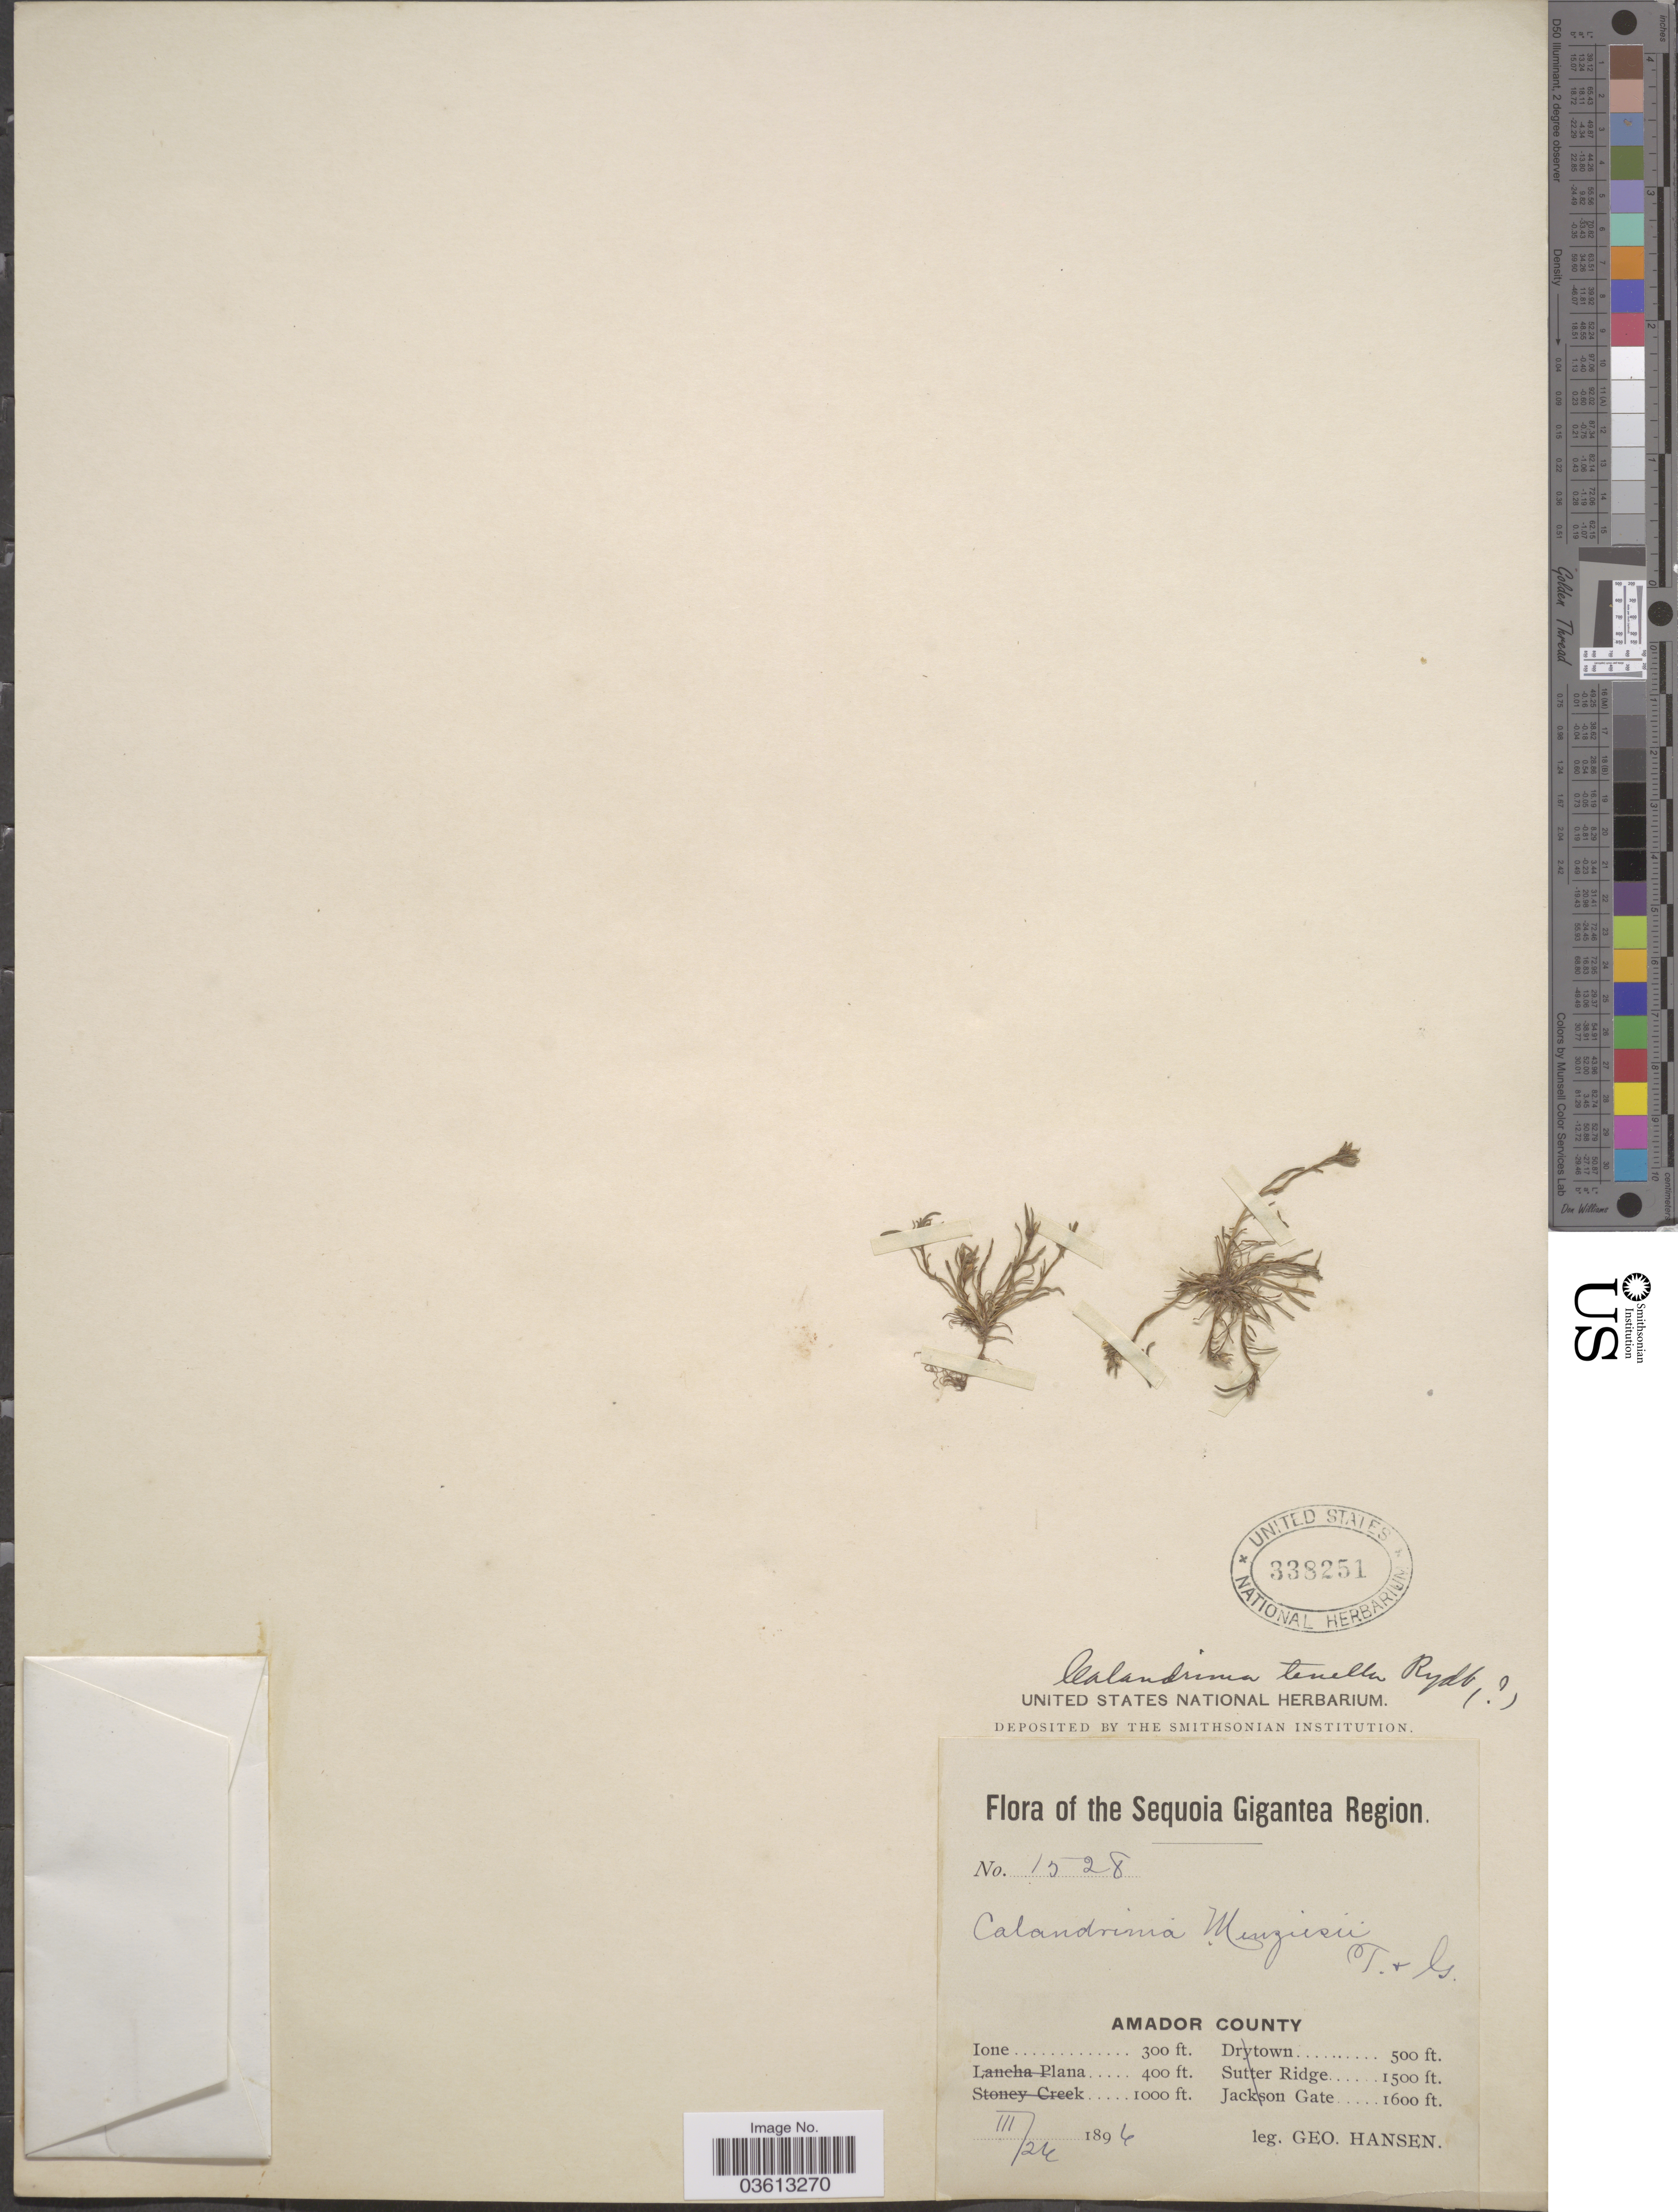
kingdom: Plantae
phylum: Tracheophyta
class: Magnoliopsida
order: Caryophyllales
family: Montiaceae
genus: Calandrinia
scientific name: Calandrinia ciliata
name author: (Ruiz & Pav.) DC.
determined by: Strong, Mark T., (BOT), Smithsonian Institution - National Museum of Natural History (UNITED STATES)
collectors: G. Hansen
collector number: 1528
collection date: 1896-03-26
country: United States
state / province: California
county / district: Amador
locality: The Sequoia Gigantea Region. Amador County. Ione.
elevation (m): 91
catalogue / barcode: US 338251